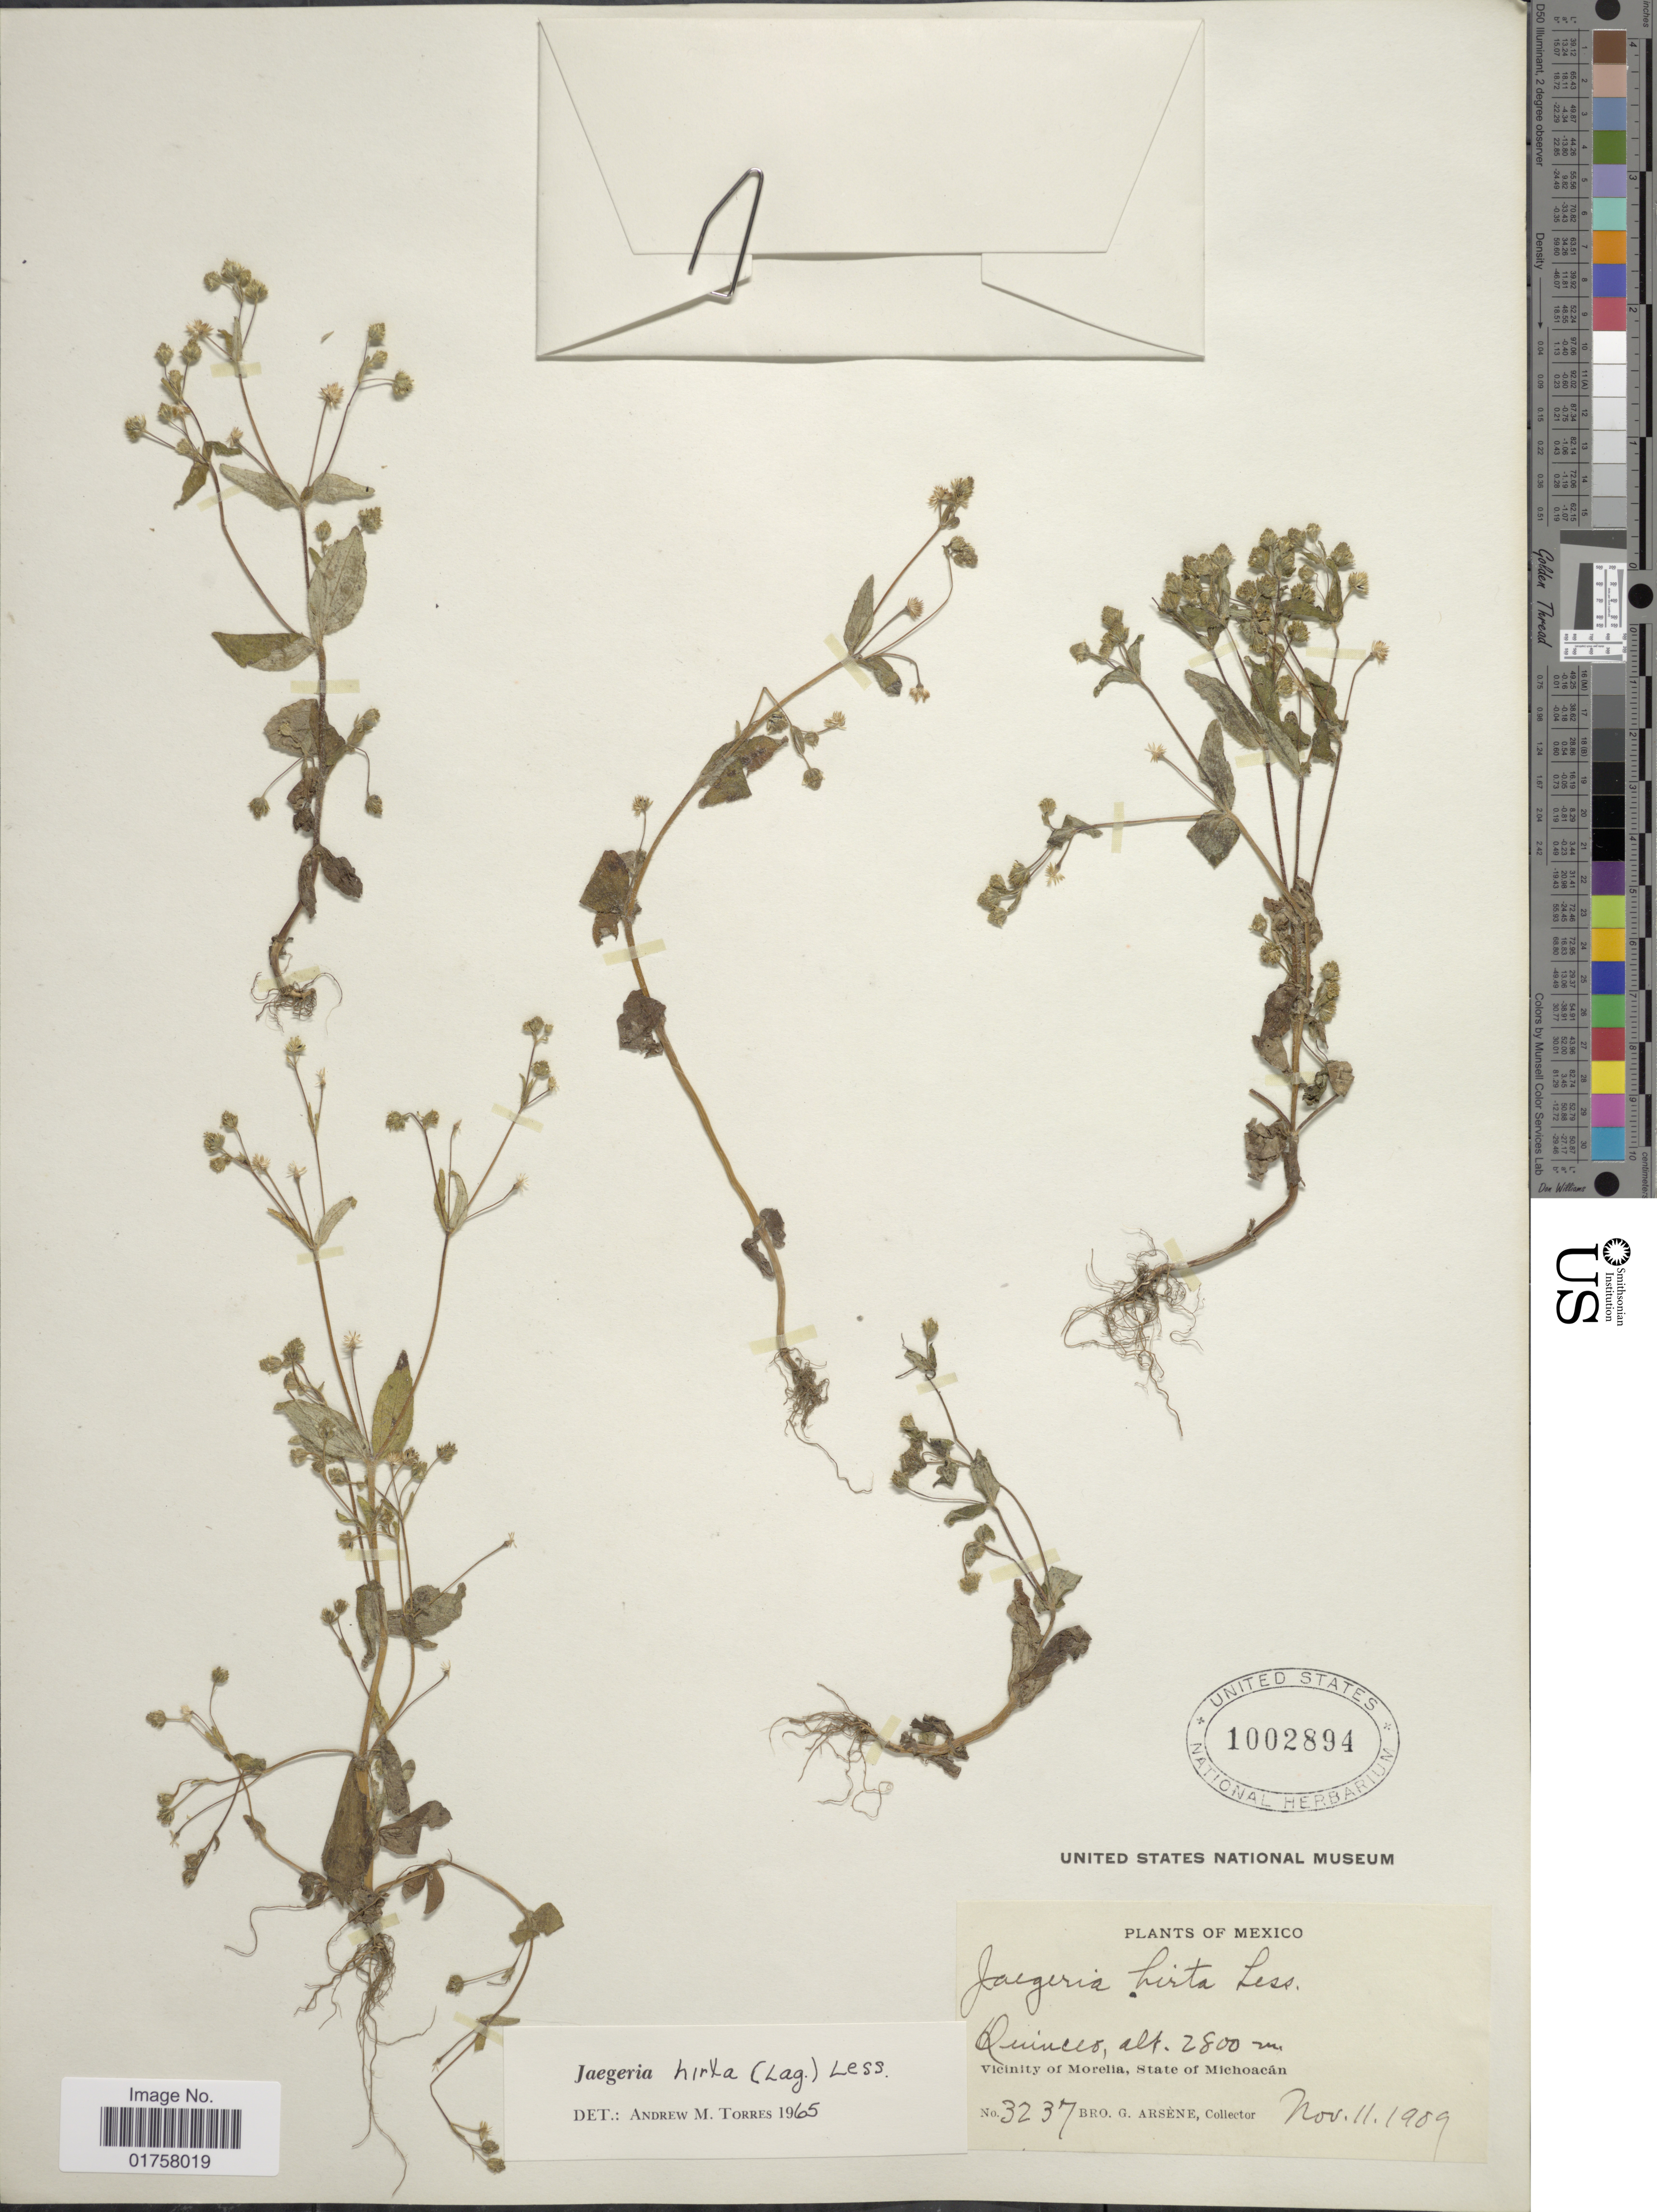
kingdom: Plantae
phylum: Tracheophyta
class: Magnoliopsida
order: Asterales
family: Asteraceae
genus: Jaegeria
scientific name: Jaegeria hirta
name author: (Lag.) Less.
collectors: Bro. G. Arsène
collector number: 3237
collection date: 1909-11-11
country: Mexico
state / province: Michoacán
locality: Quinceo, Vicinity of Morelia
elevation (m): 2800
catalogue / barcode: US 1002894